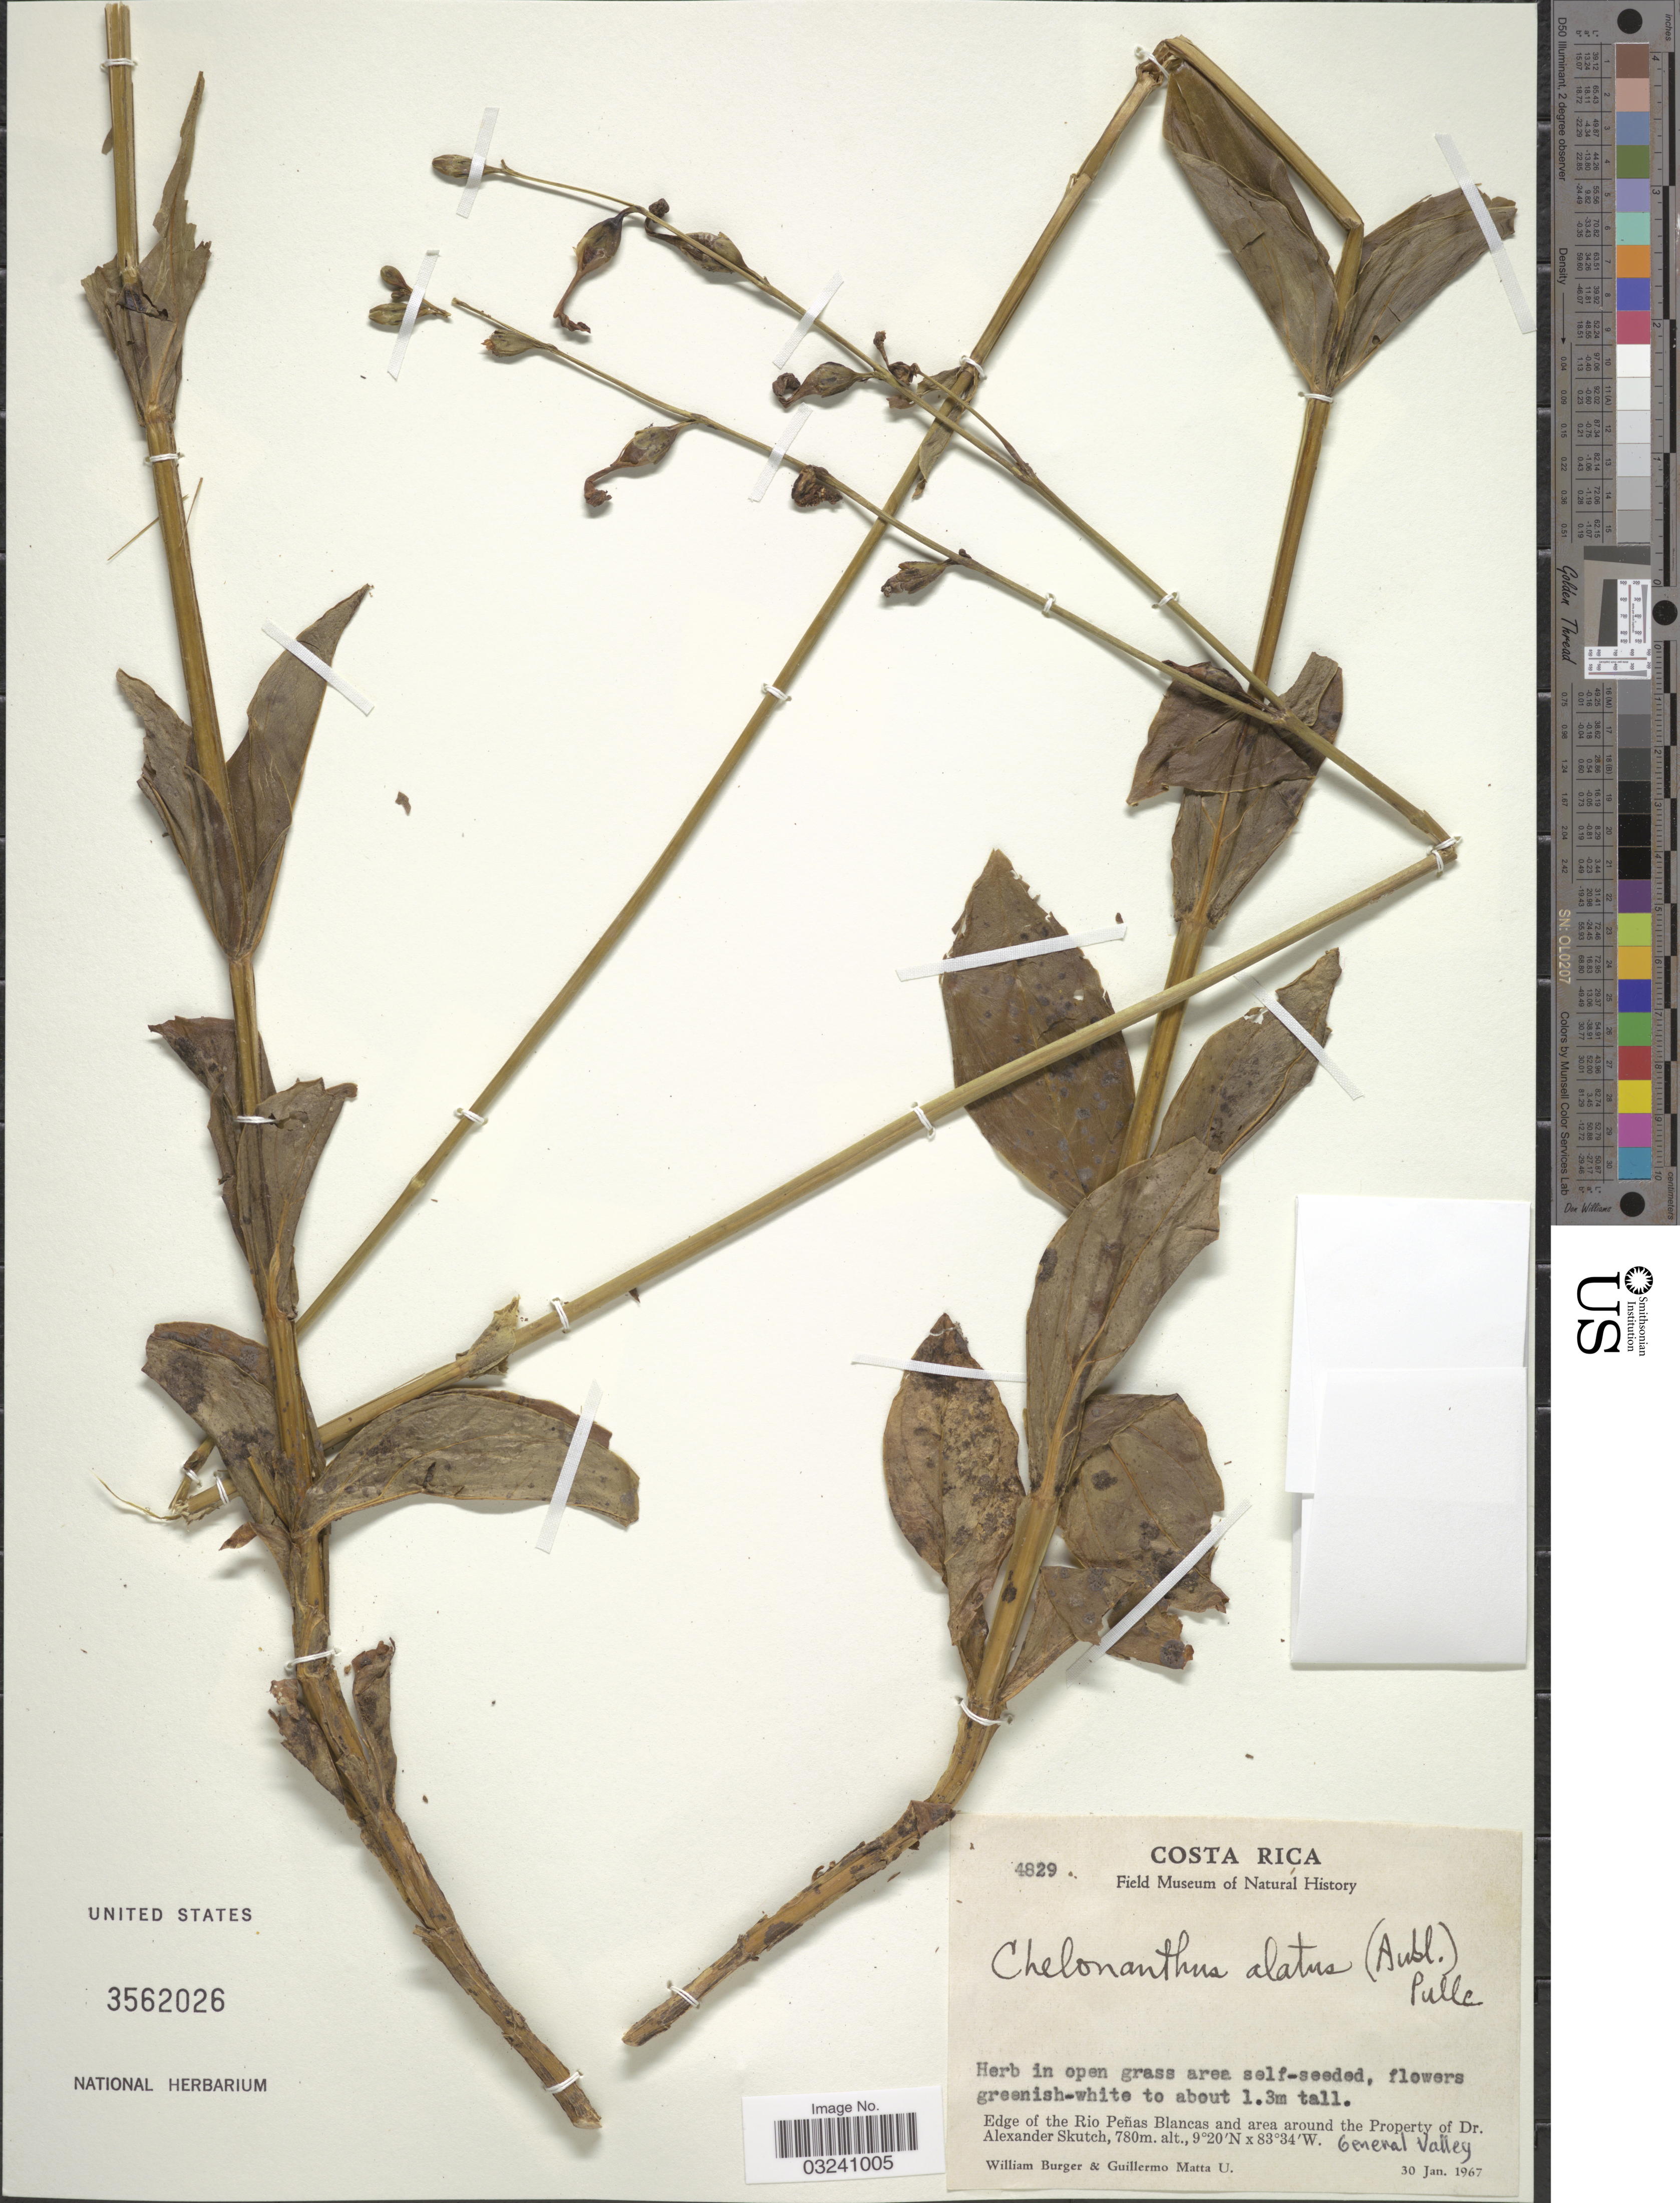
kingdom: Plantae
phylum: Tracheophyta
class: Magnoliopsida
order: Gentianales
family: Gentianaceae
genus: Chelonanthus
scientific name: Chelonanthus alatus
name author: (Aubl.) Pulle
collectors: W. Burger & G. Matta U.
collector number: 4829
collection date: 1967-01-30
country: Costa Rica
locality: Edge of the Rio Peñas Blancas and area around the Property of Dr. Alexander Skutch. General Valley.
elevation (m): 780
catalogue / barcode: US 3562026